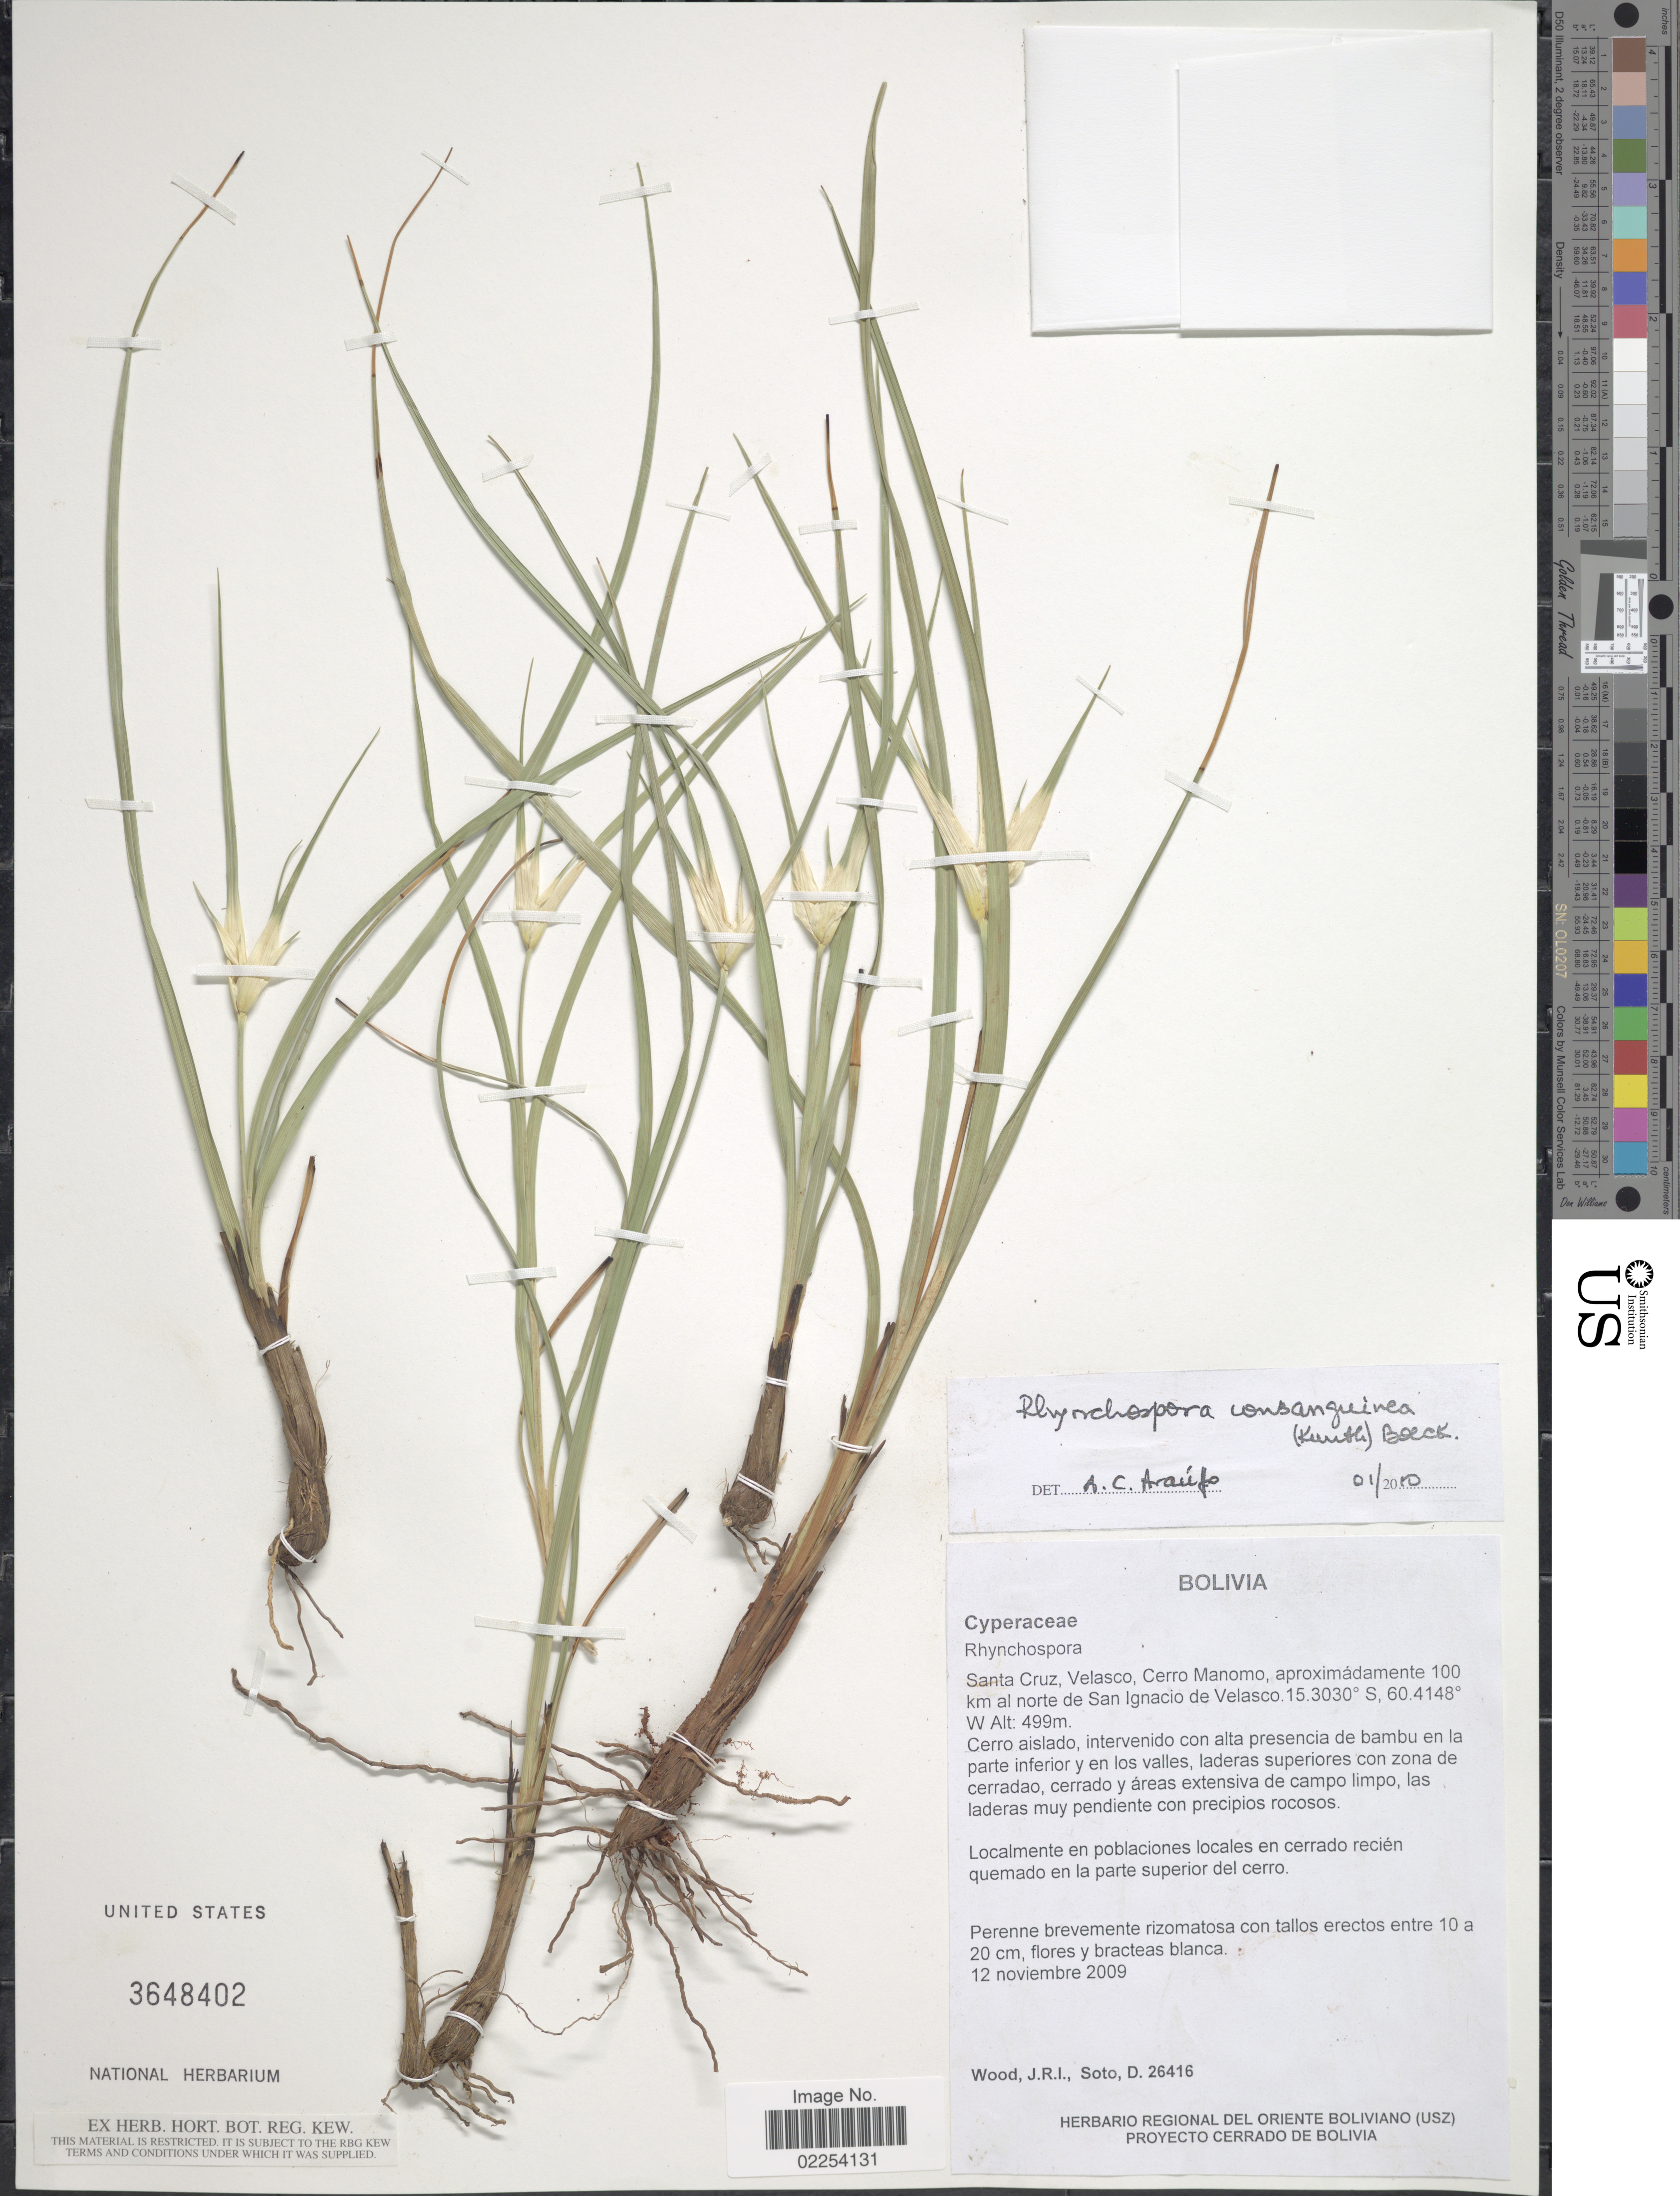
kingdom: Plantae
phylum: Tracheophyta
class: Liliopsida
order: Poales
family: Cyperaceae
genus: Rhynchospora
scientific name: Rhynchospora consanguinea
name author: (Kunth) Boeckeler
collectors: J. R. I. Wood & D. Soto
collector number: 26416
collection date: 2009-11-12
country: Bolivia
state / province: Santa Cruz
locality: Santa Cruz, Velasco, Cerro Manomo, aproximadamente 100 km al norte de San Ignacio de Velasco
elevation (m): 499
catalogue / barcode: US 3648402